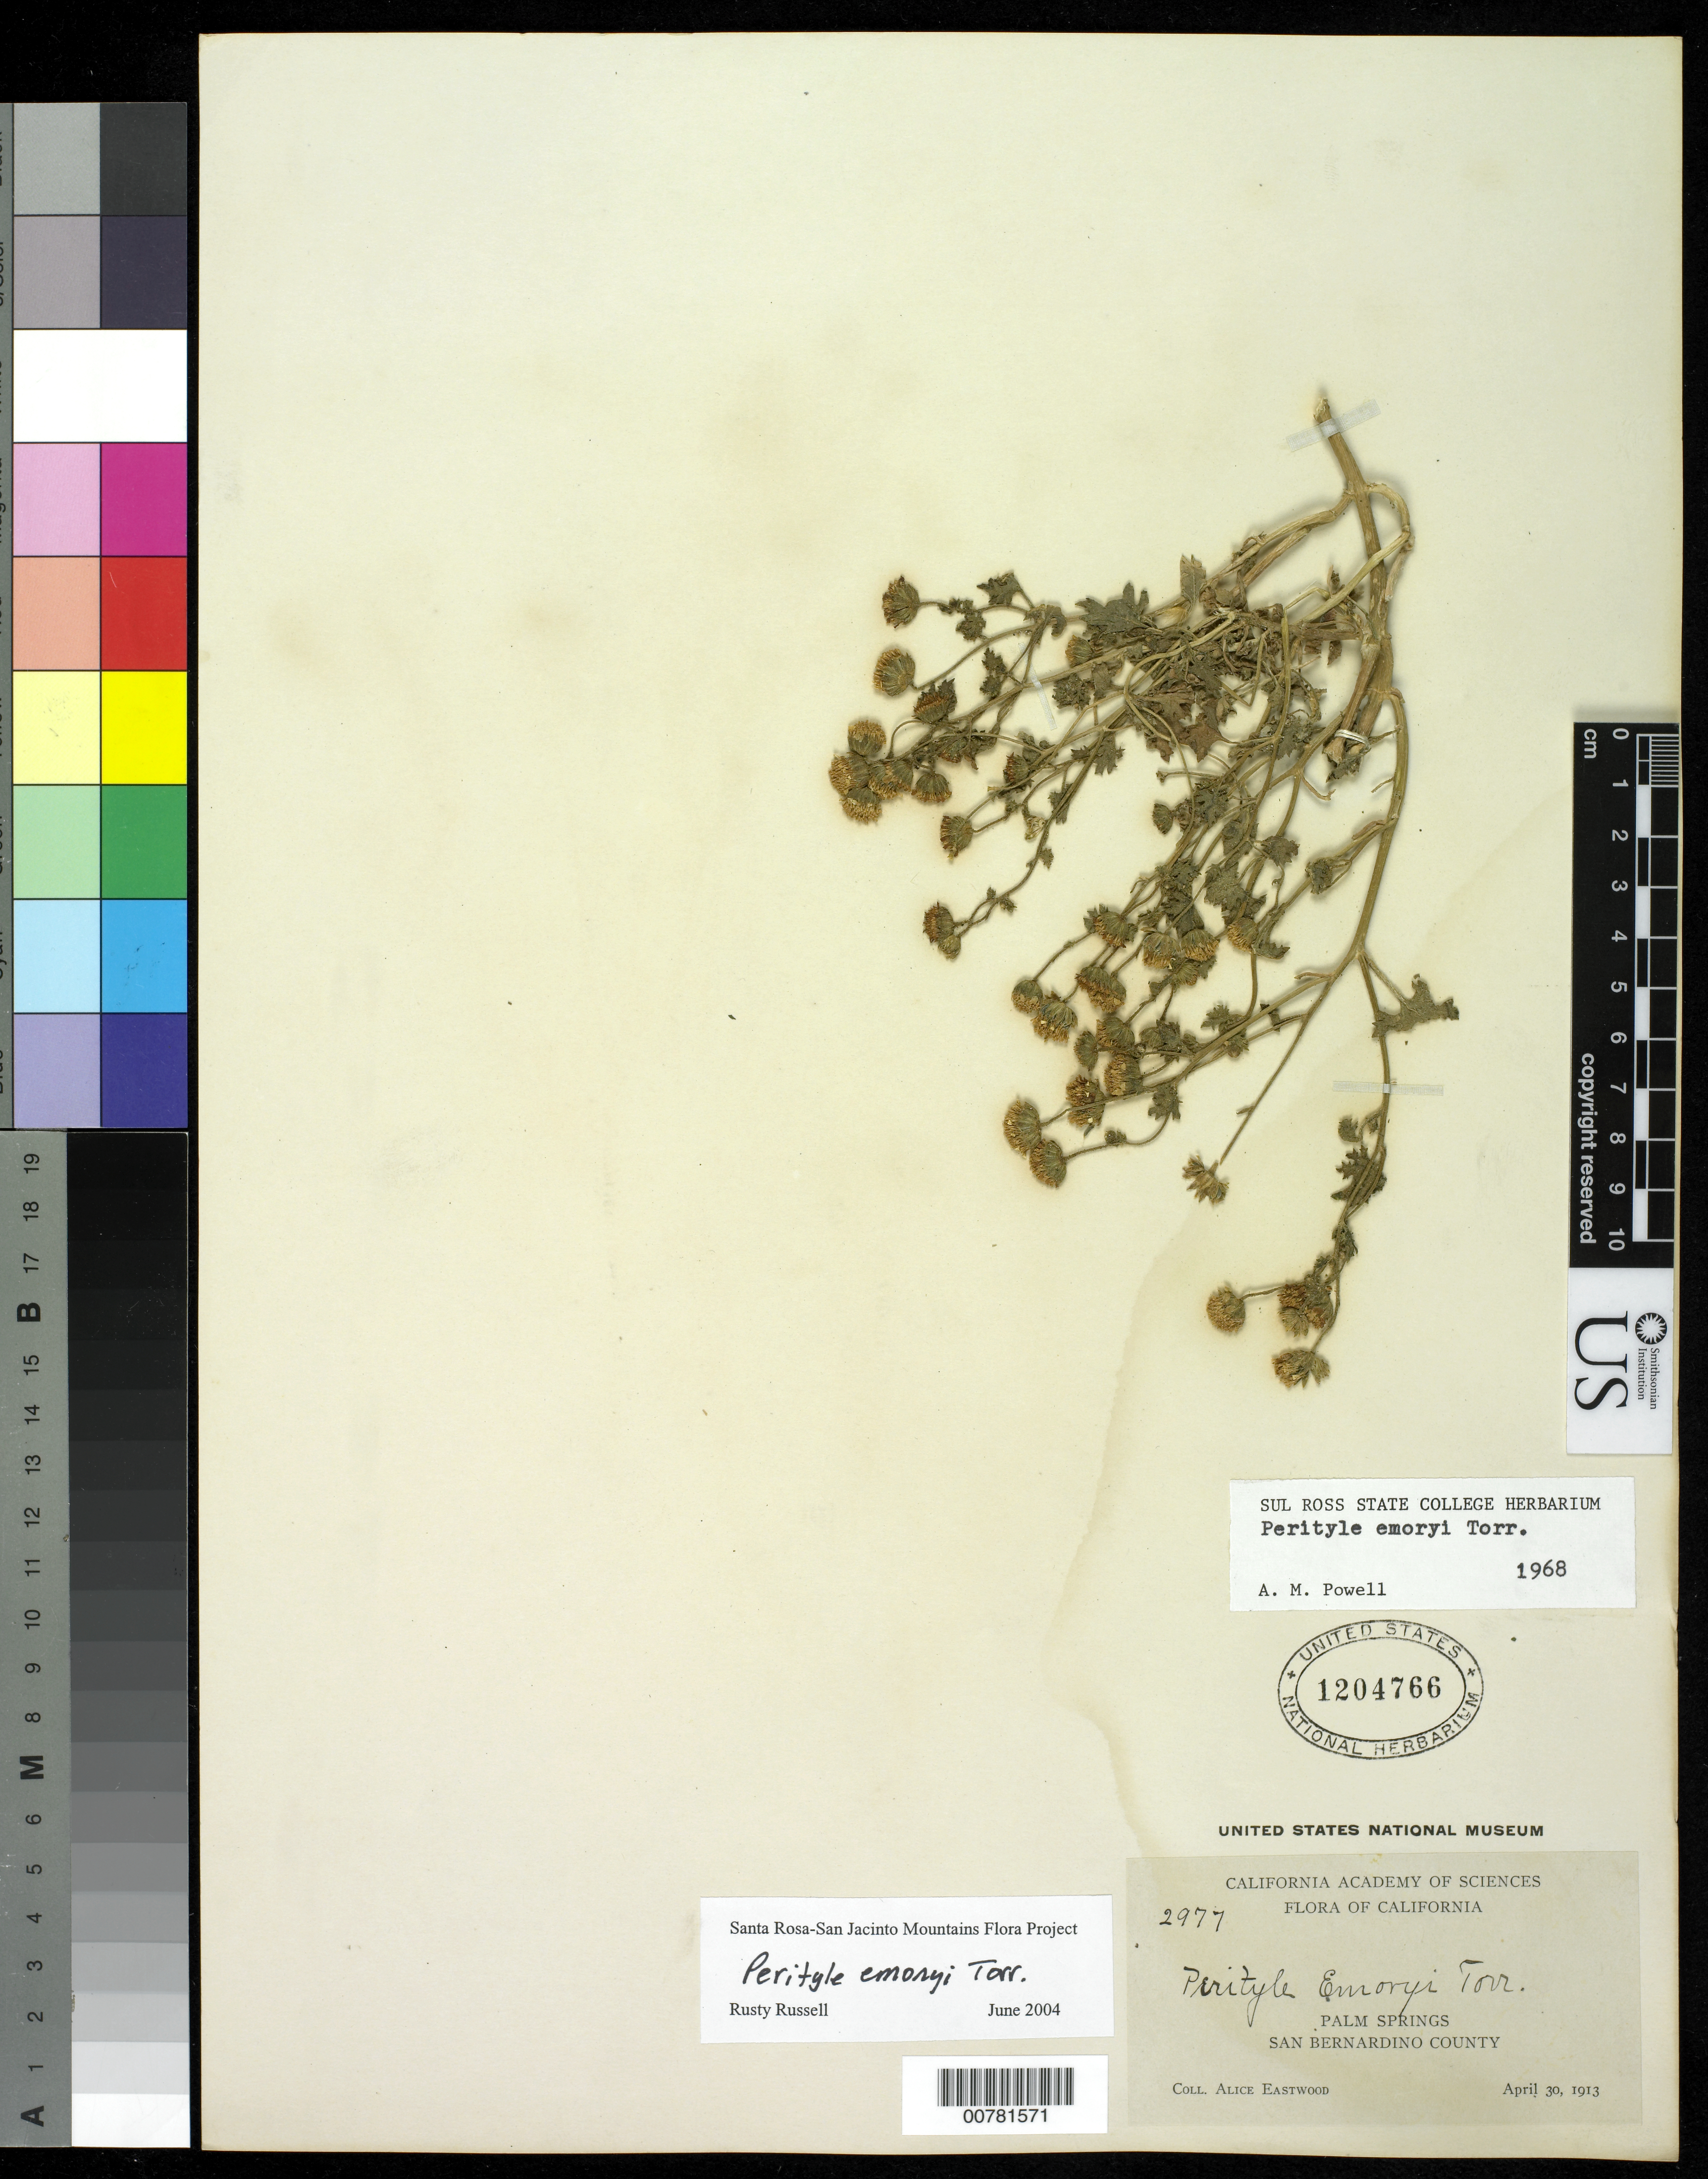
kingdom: Plantae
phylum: Tracheophyta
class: Magnoliopsida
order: Asterales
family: Asteraceae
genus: Perityle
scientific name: Perityle emoryi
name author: Torr.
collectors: A. Eastwood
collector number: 2977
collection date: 1913-04-30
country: United States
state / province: California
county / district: San Bernardino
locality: Palm Springs, San Bernardino County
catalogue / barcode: US 1204766